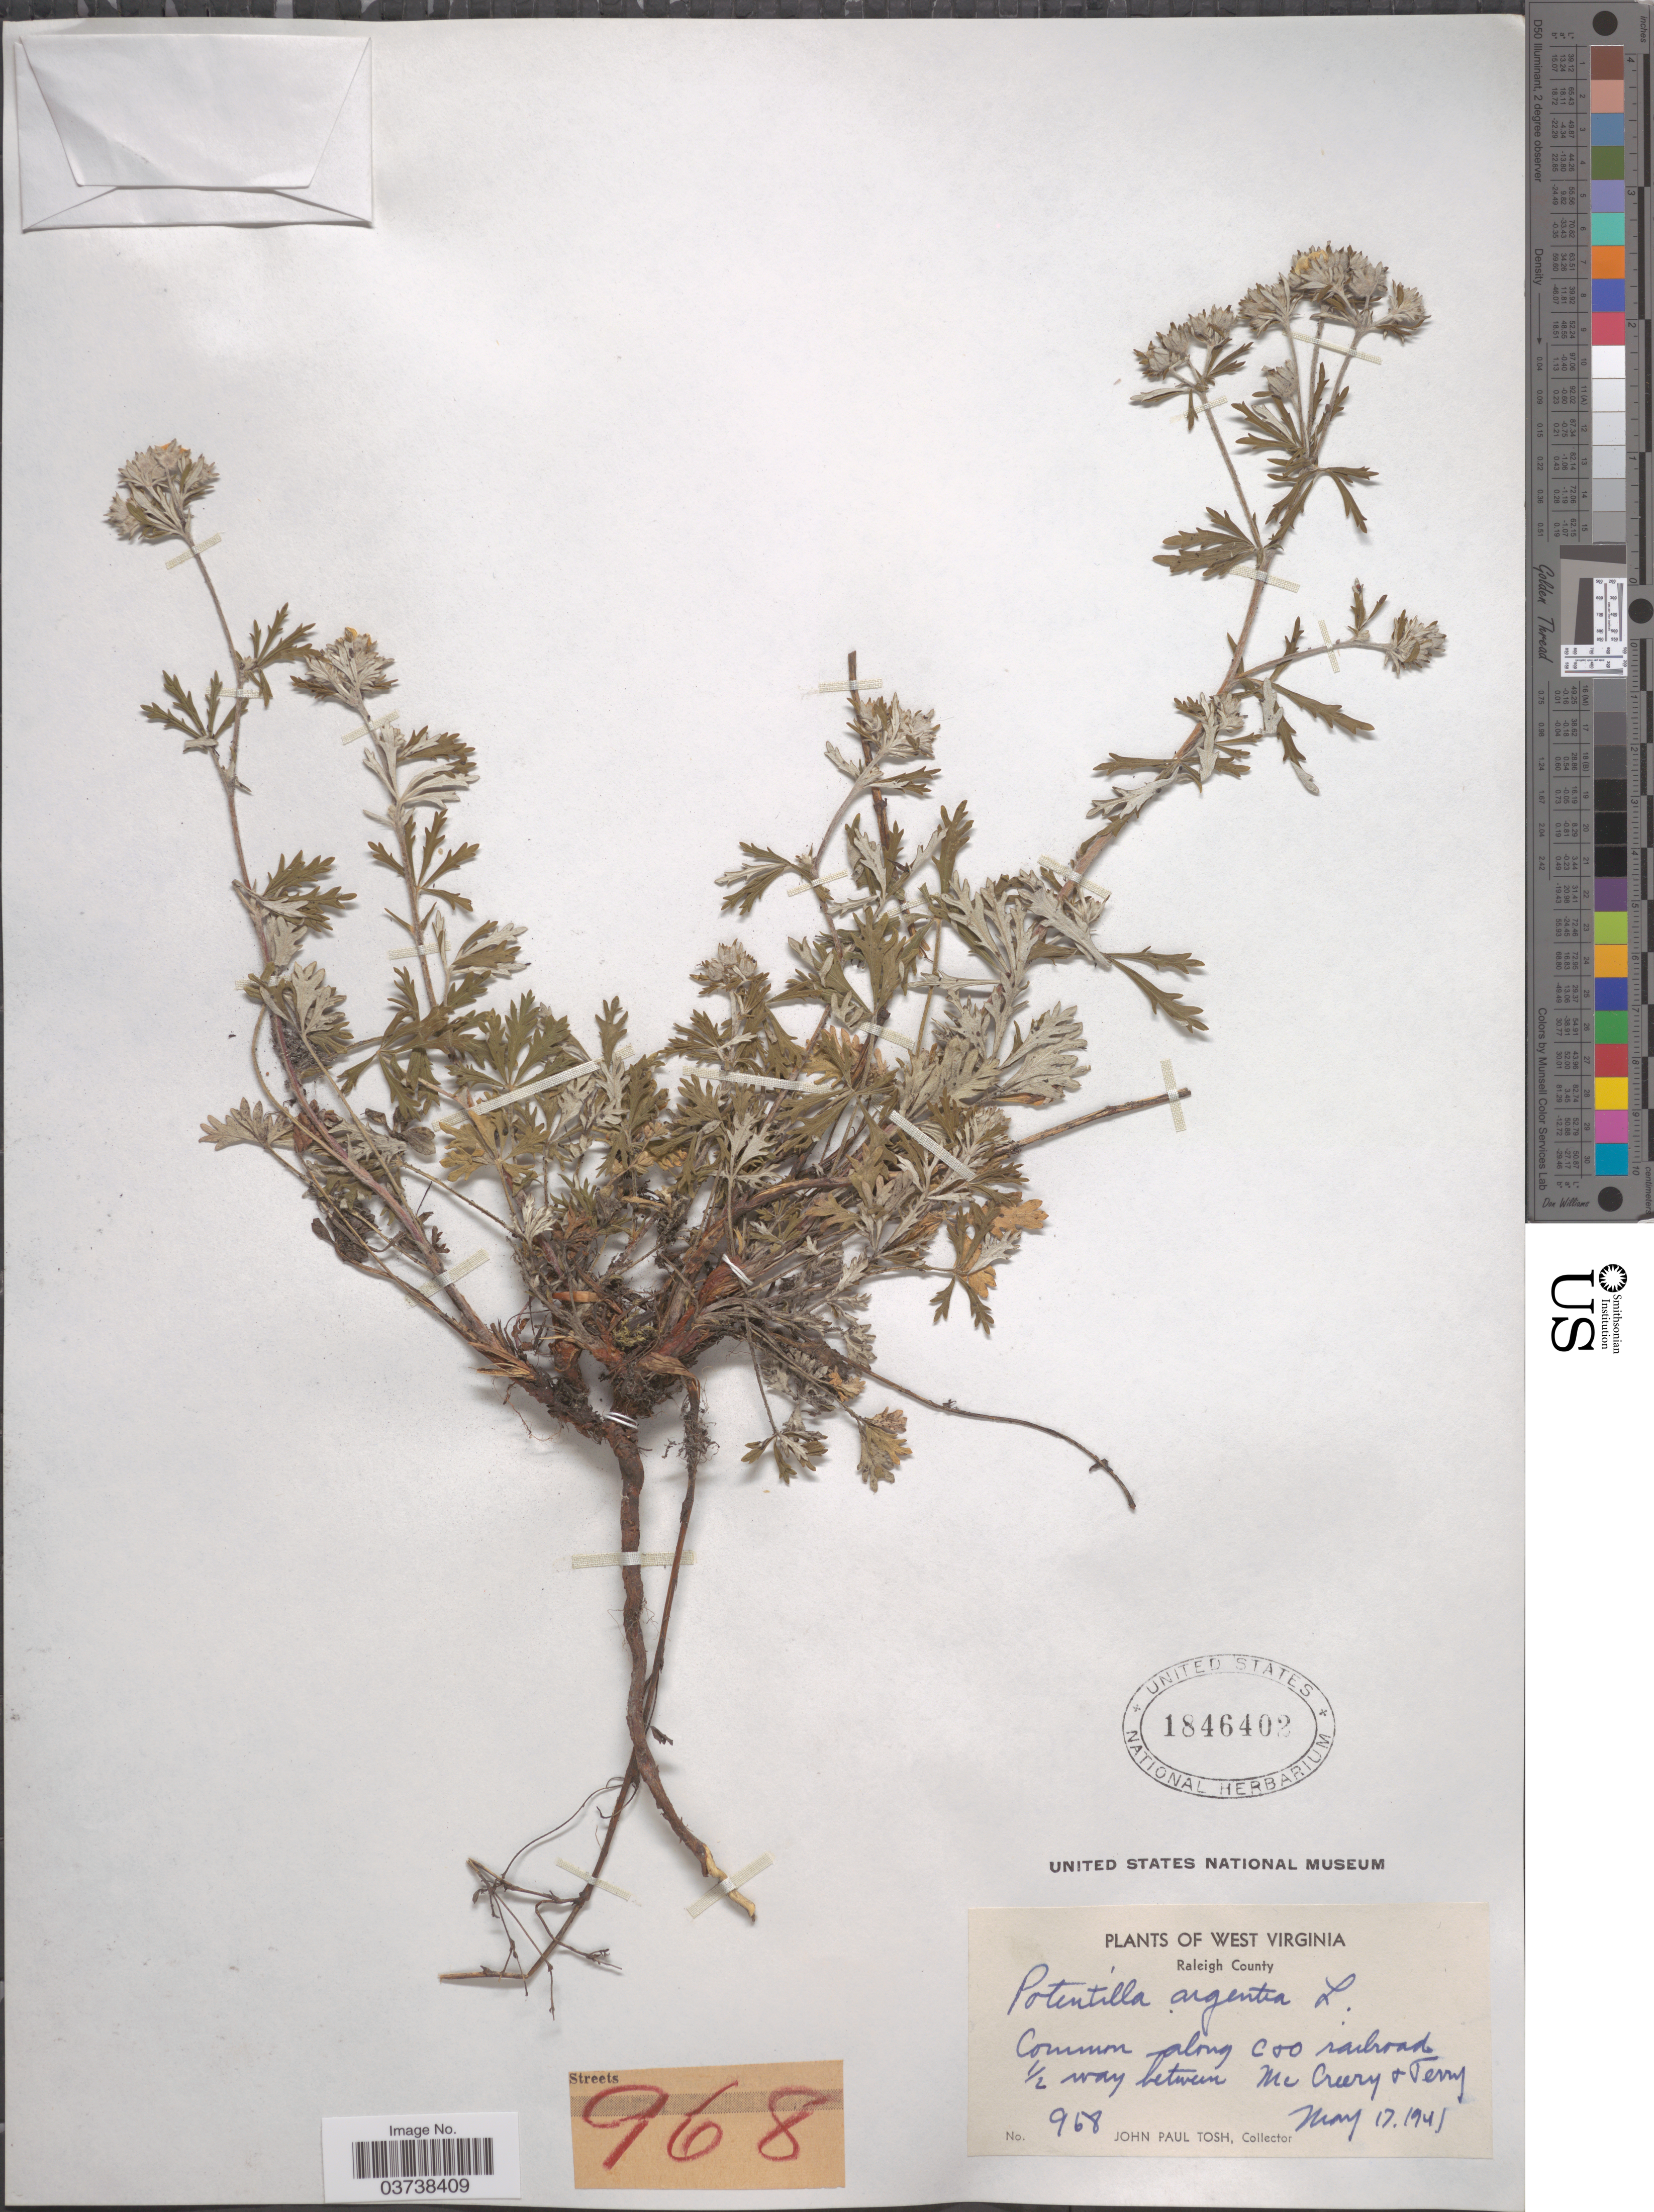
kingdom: Plantae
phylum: Tracheophyta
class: Magnoliopsida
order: Rosales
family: Rosaceae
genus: Potentilla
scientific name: Potentilla argentea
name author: L.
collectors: J. Tosh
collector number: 968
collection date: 1941-05-17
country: United States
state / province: West Virginia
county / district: Raleigh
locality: Raleigh County. Along C & O railroad ½ way between Mc Creery & Terry.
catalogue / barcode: US 1846402